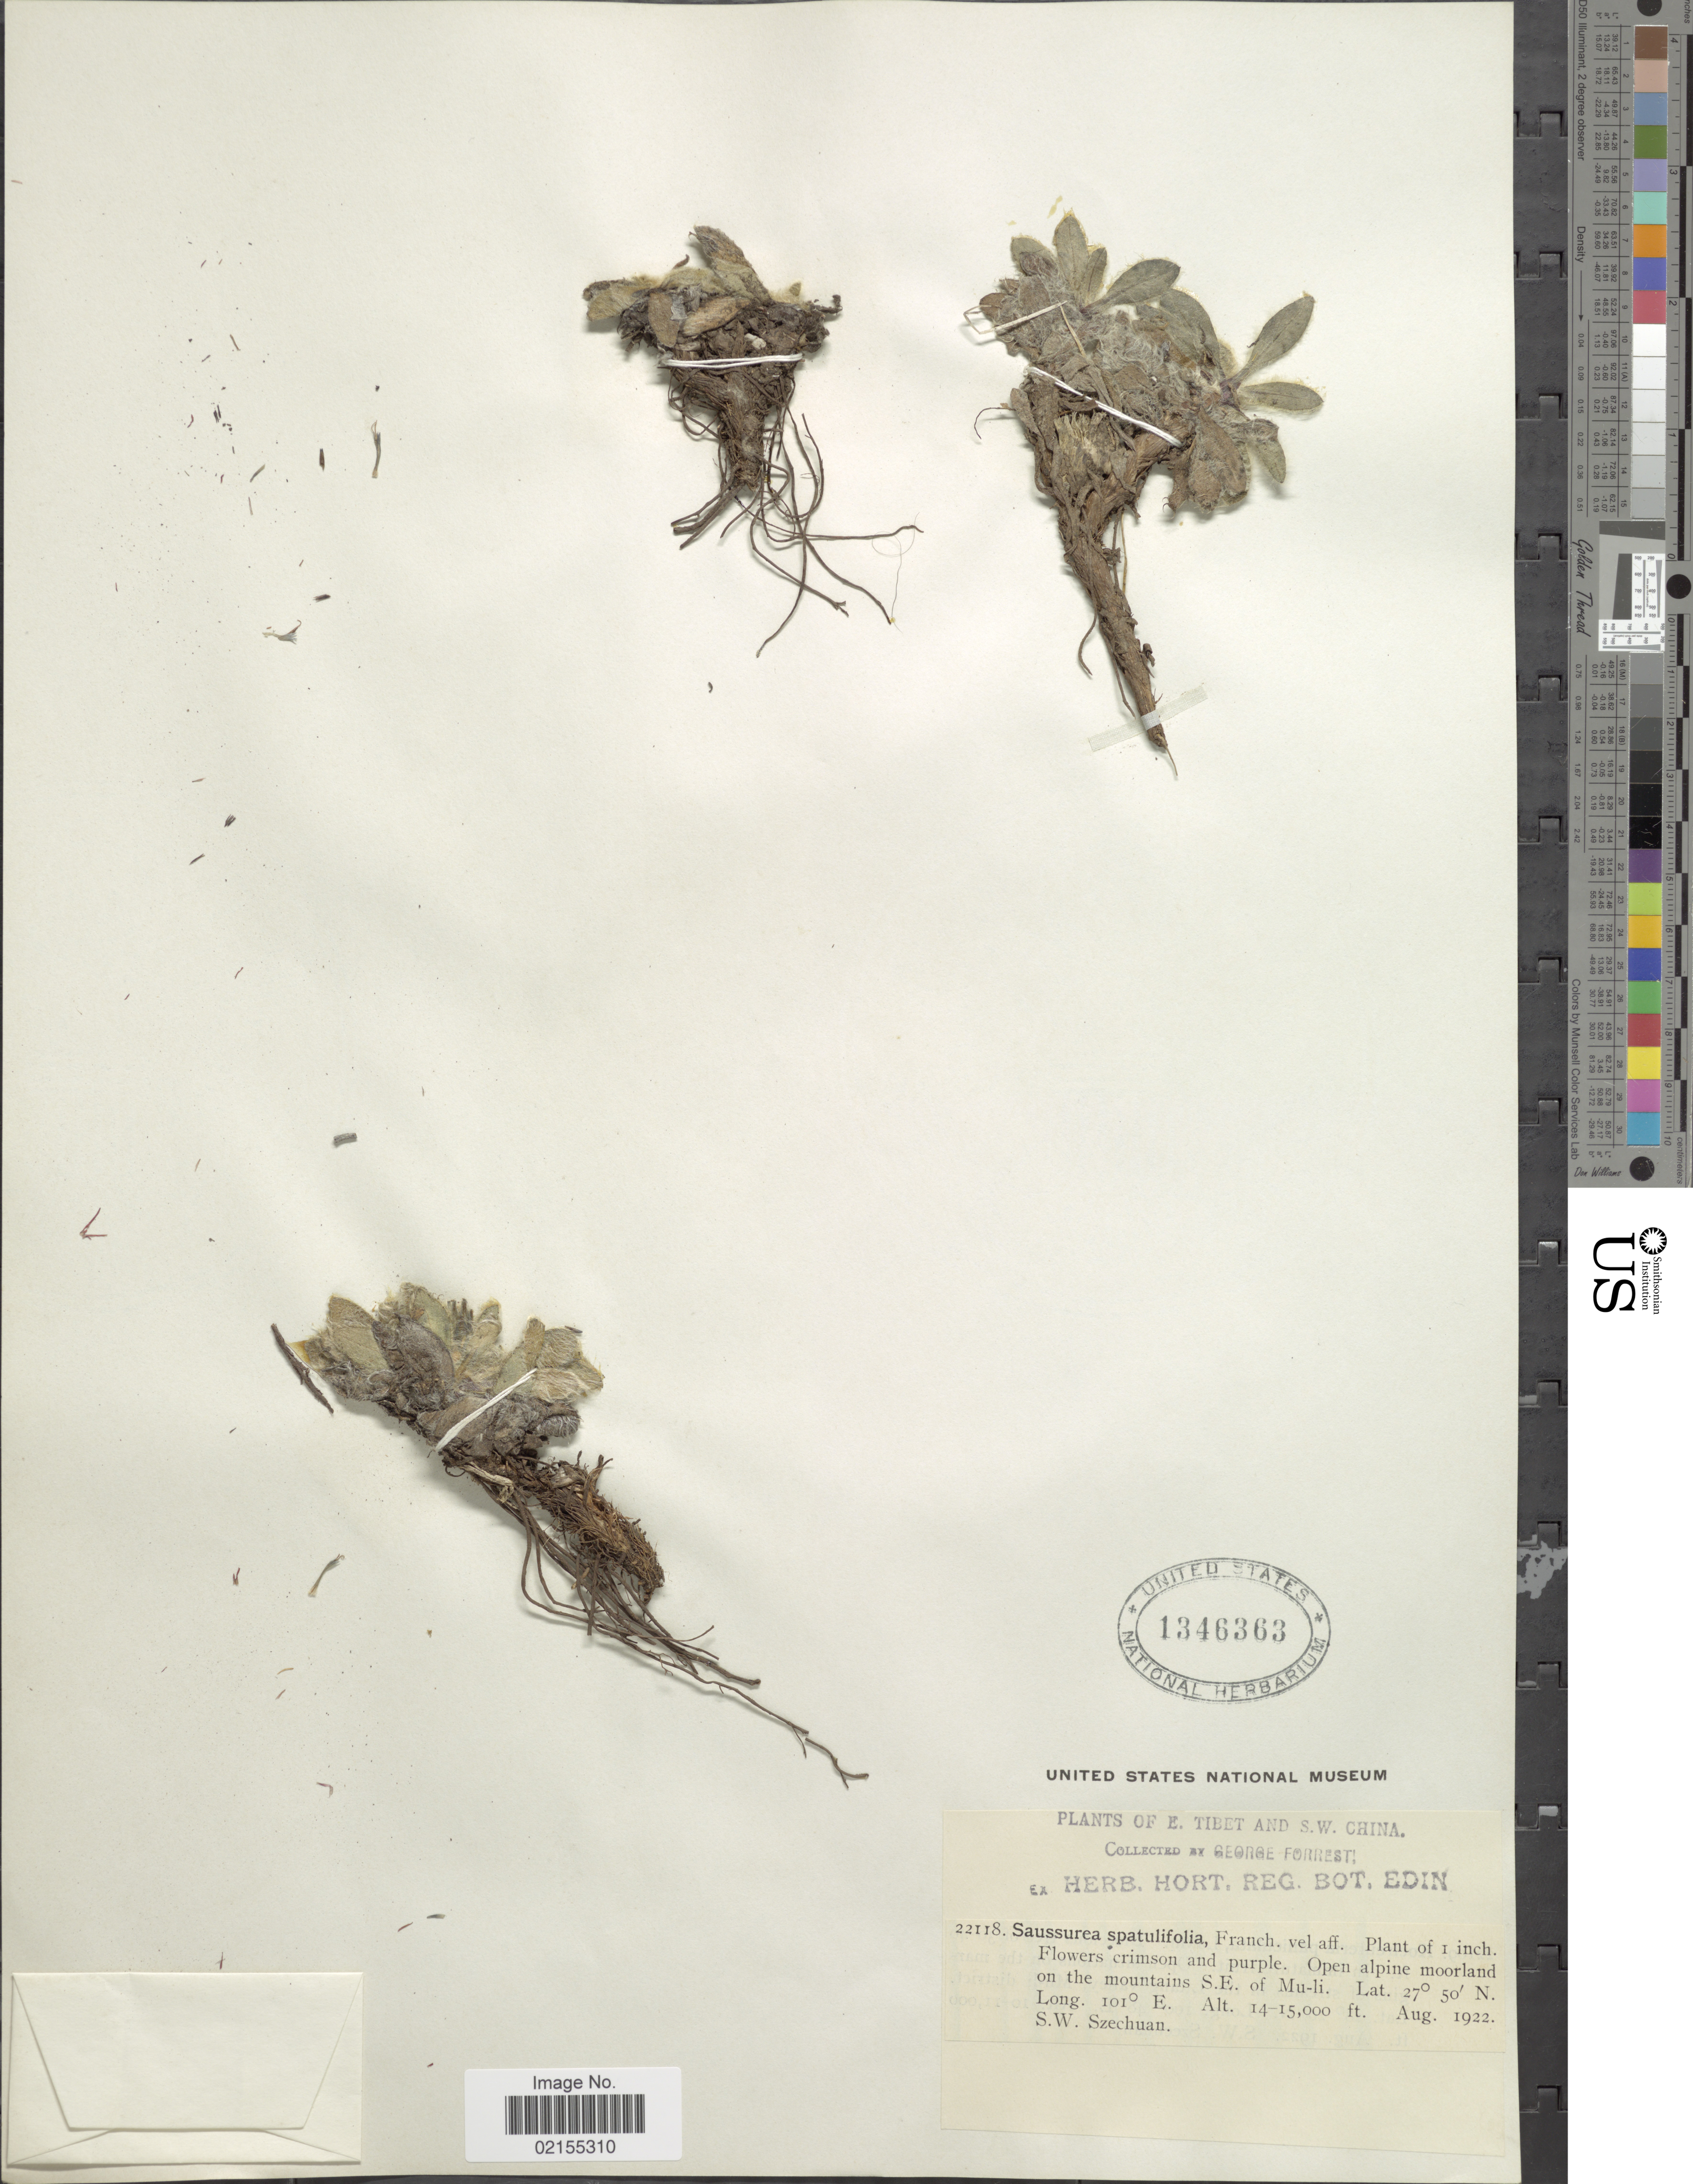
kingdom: Plantae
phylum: Tracheophyta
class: Magnoliopsida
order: Asterales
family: Asteraceae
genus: Saussurea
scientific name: Saussurea montana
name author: J. Anthony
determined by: Chen, Yousheng S.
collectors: G. Forrest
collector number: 22118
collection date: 1922-08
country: China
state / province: Sichuan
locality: Open alpine moorland on the mountains S.E. of Mu-li, S.W. Szechuan, E. Tibet and S.W. China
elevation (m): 4267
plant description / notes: Paratype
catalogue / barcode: US 1346363